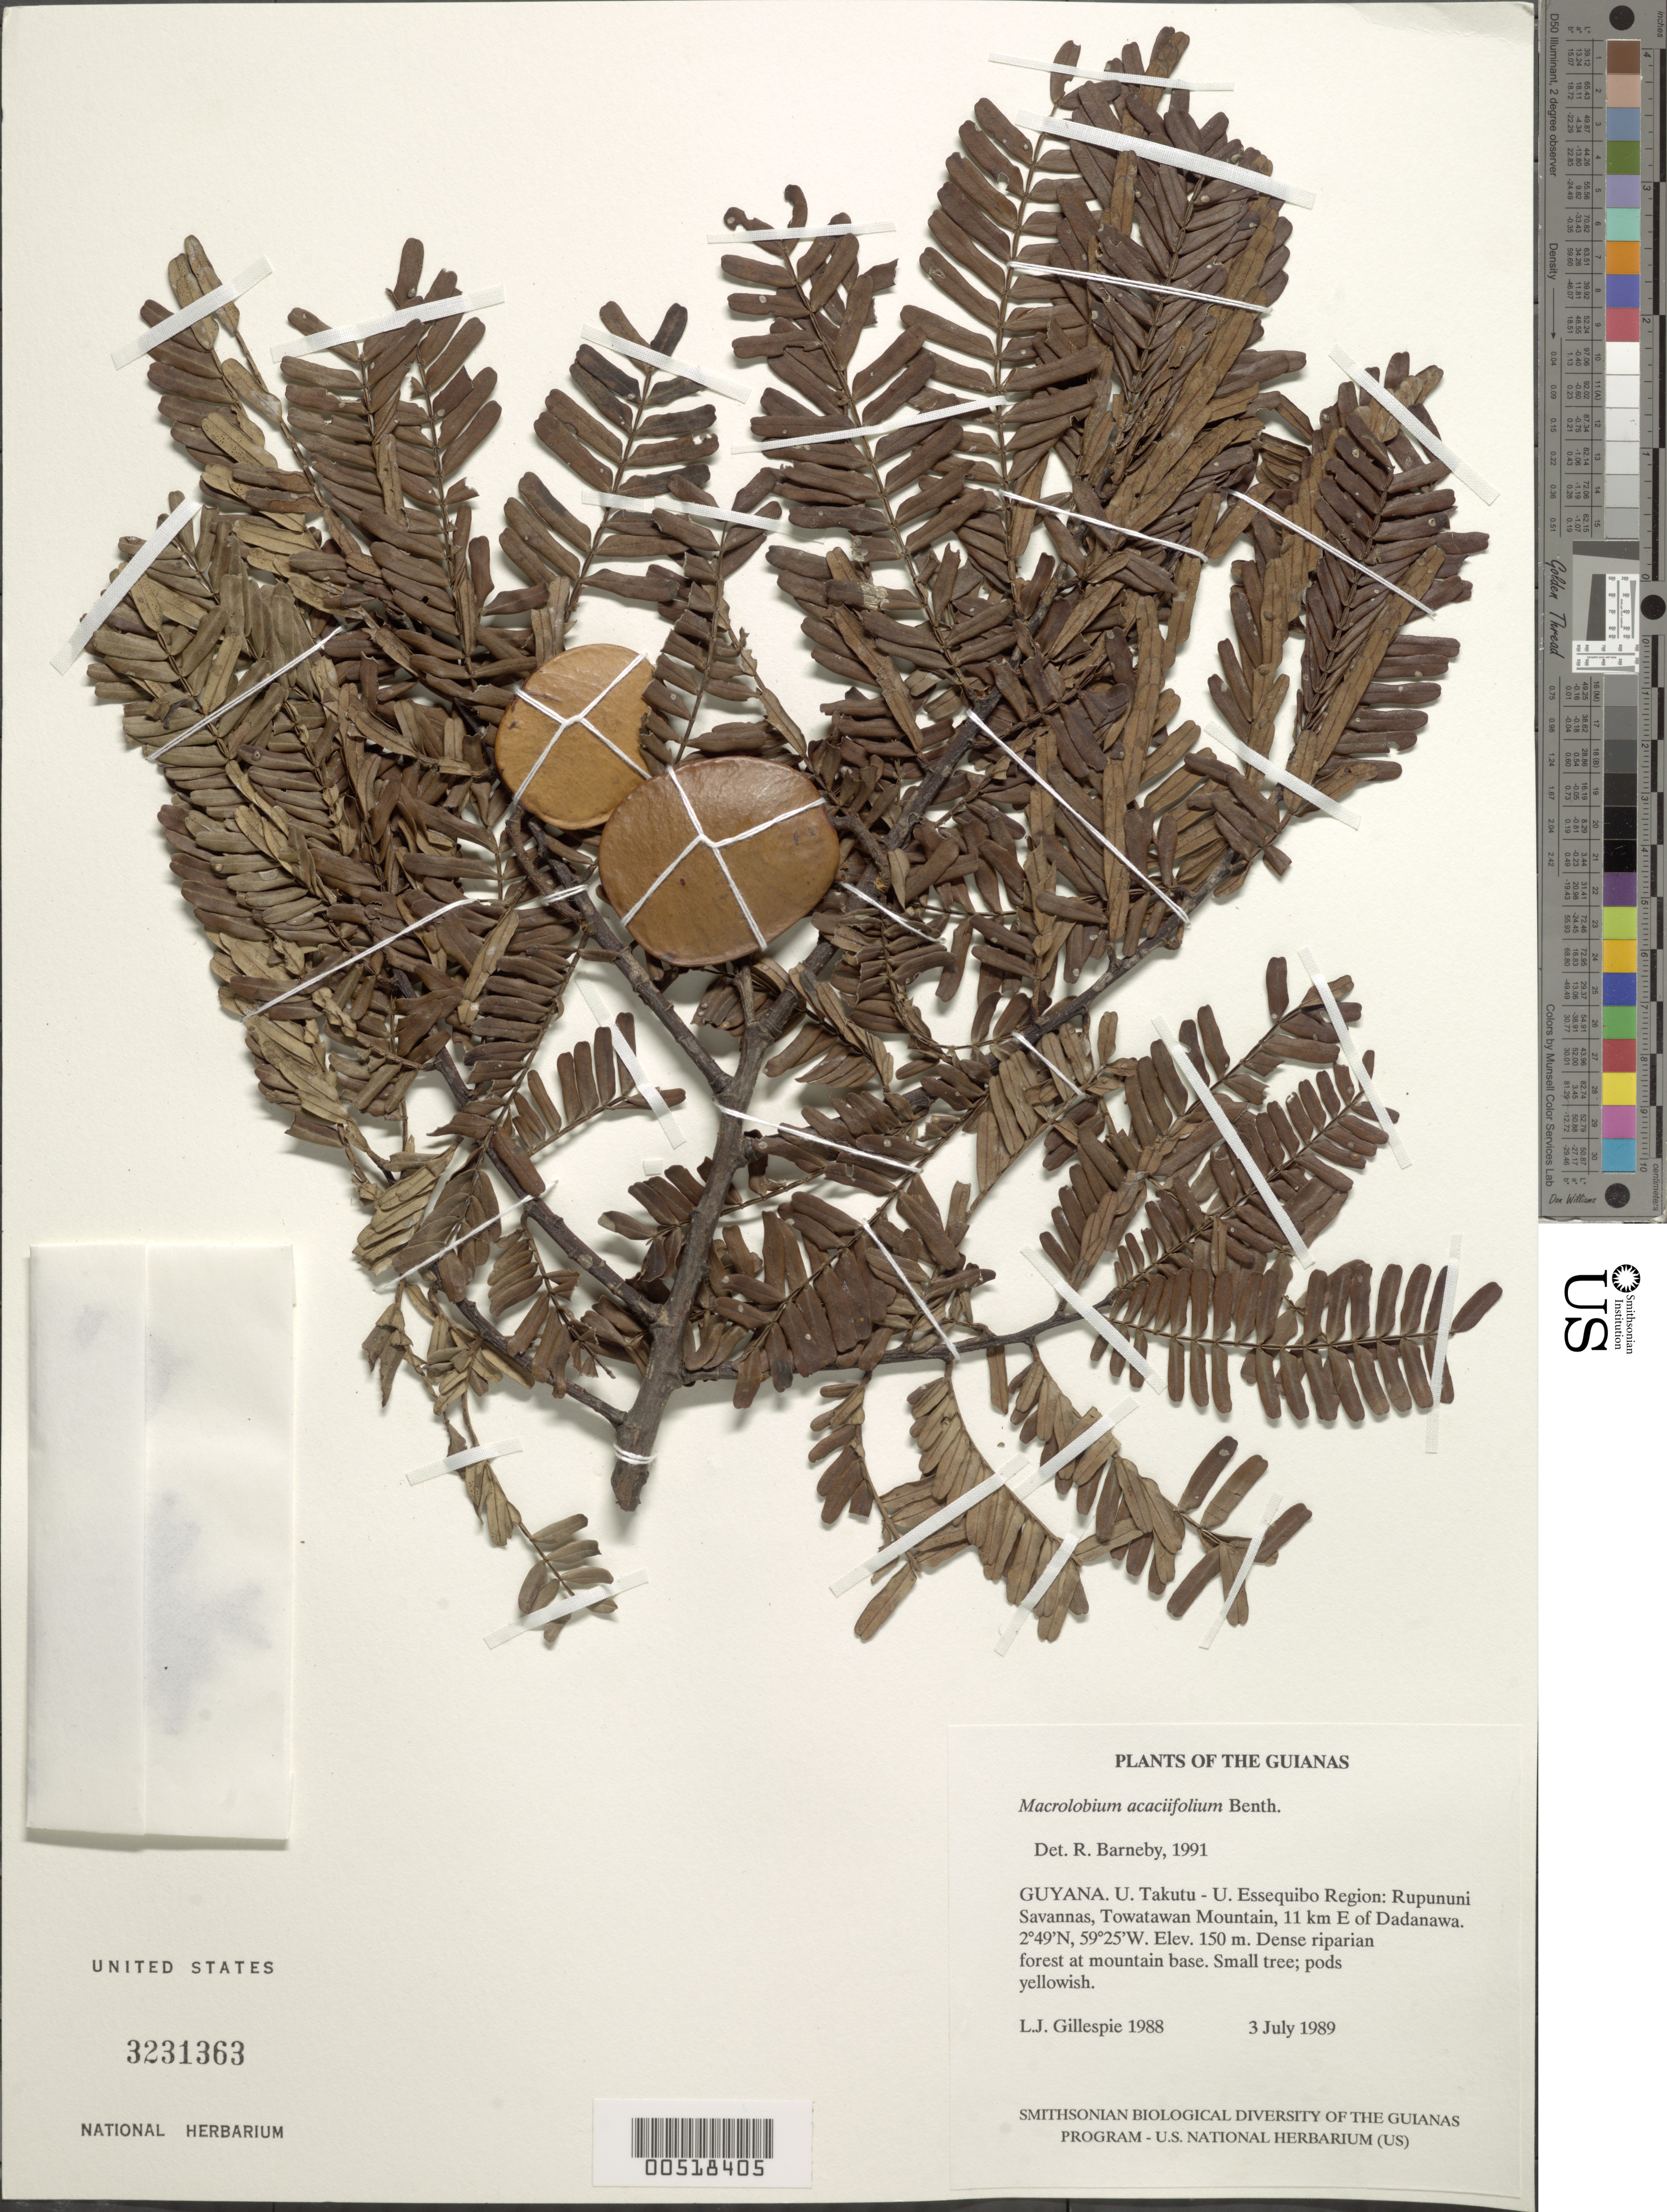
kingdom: Plantae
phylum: Tracheophyta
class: Magnoliopsida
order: Fabales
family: Fabaceae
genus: Macrolobium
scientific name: Macrolobium acaciifolium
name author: (Benth.) Benth.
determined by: Barneby, Rupert C., (NY)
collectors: L. J. Gillespie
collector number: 1988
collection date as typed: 3 July 1989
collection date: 1989-07-03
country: Guyana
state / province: U. Takutu-U. Essequibo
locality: Rupununi Savanna, Towatawan Mt, 11 km E of Dadanawa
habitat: Dense riparian forest at mountain base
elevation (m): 150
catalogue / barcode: US 3231363